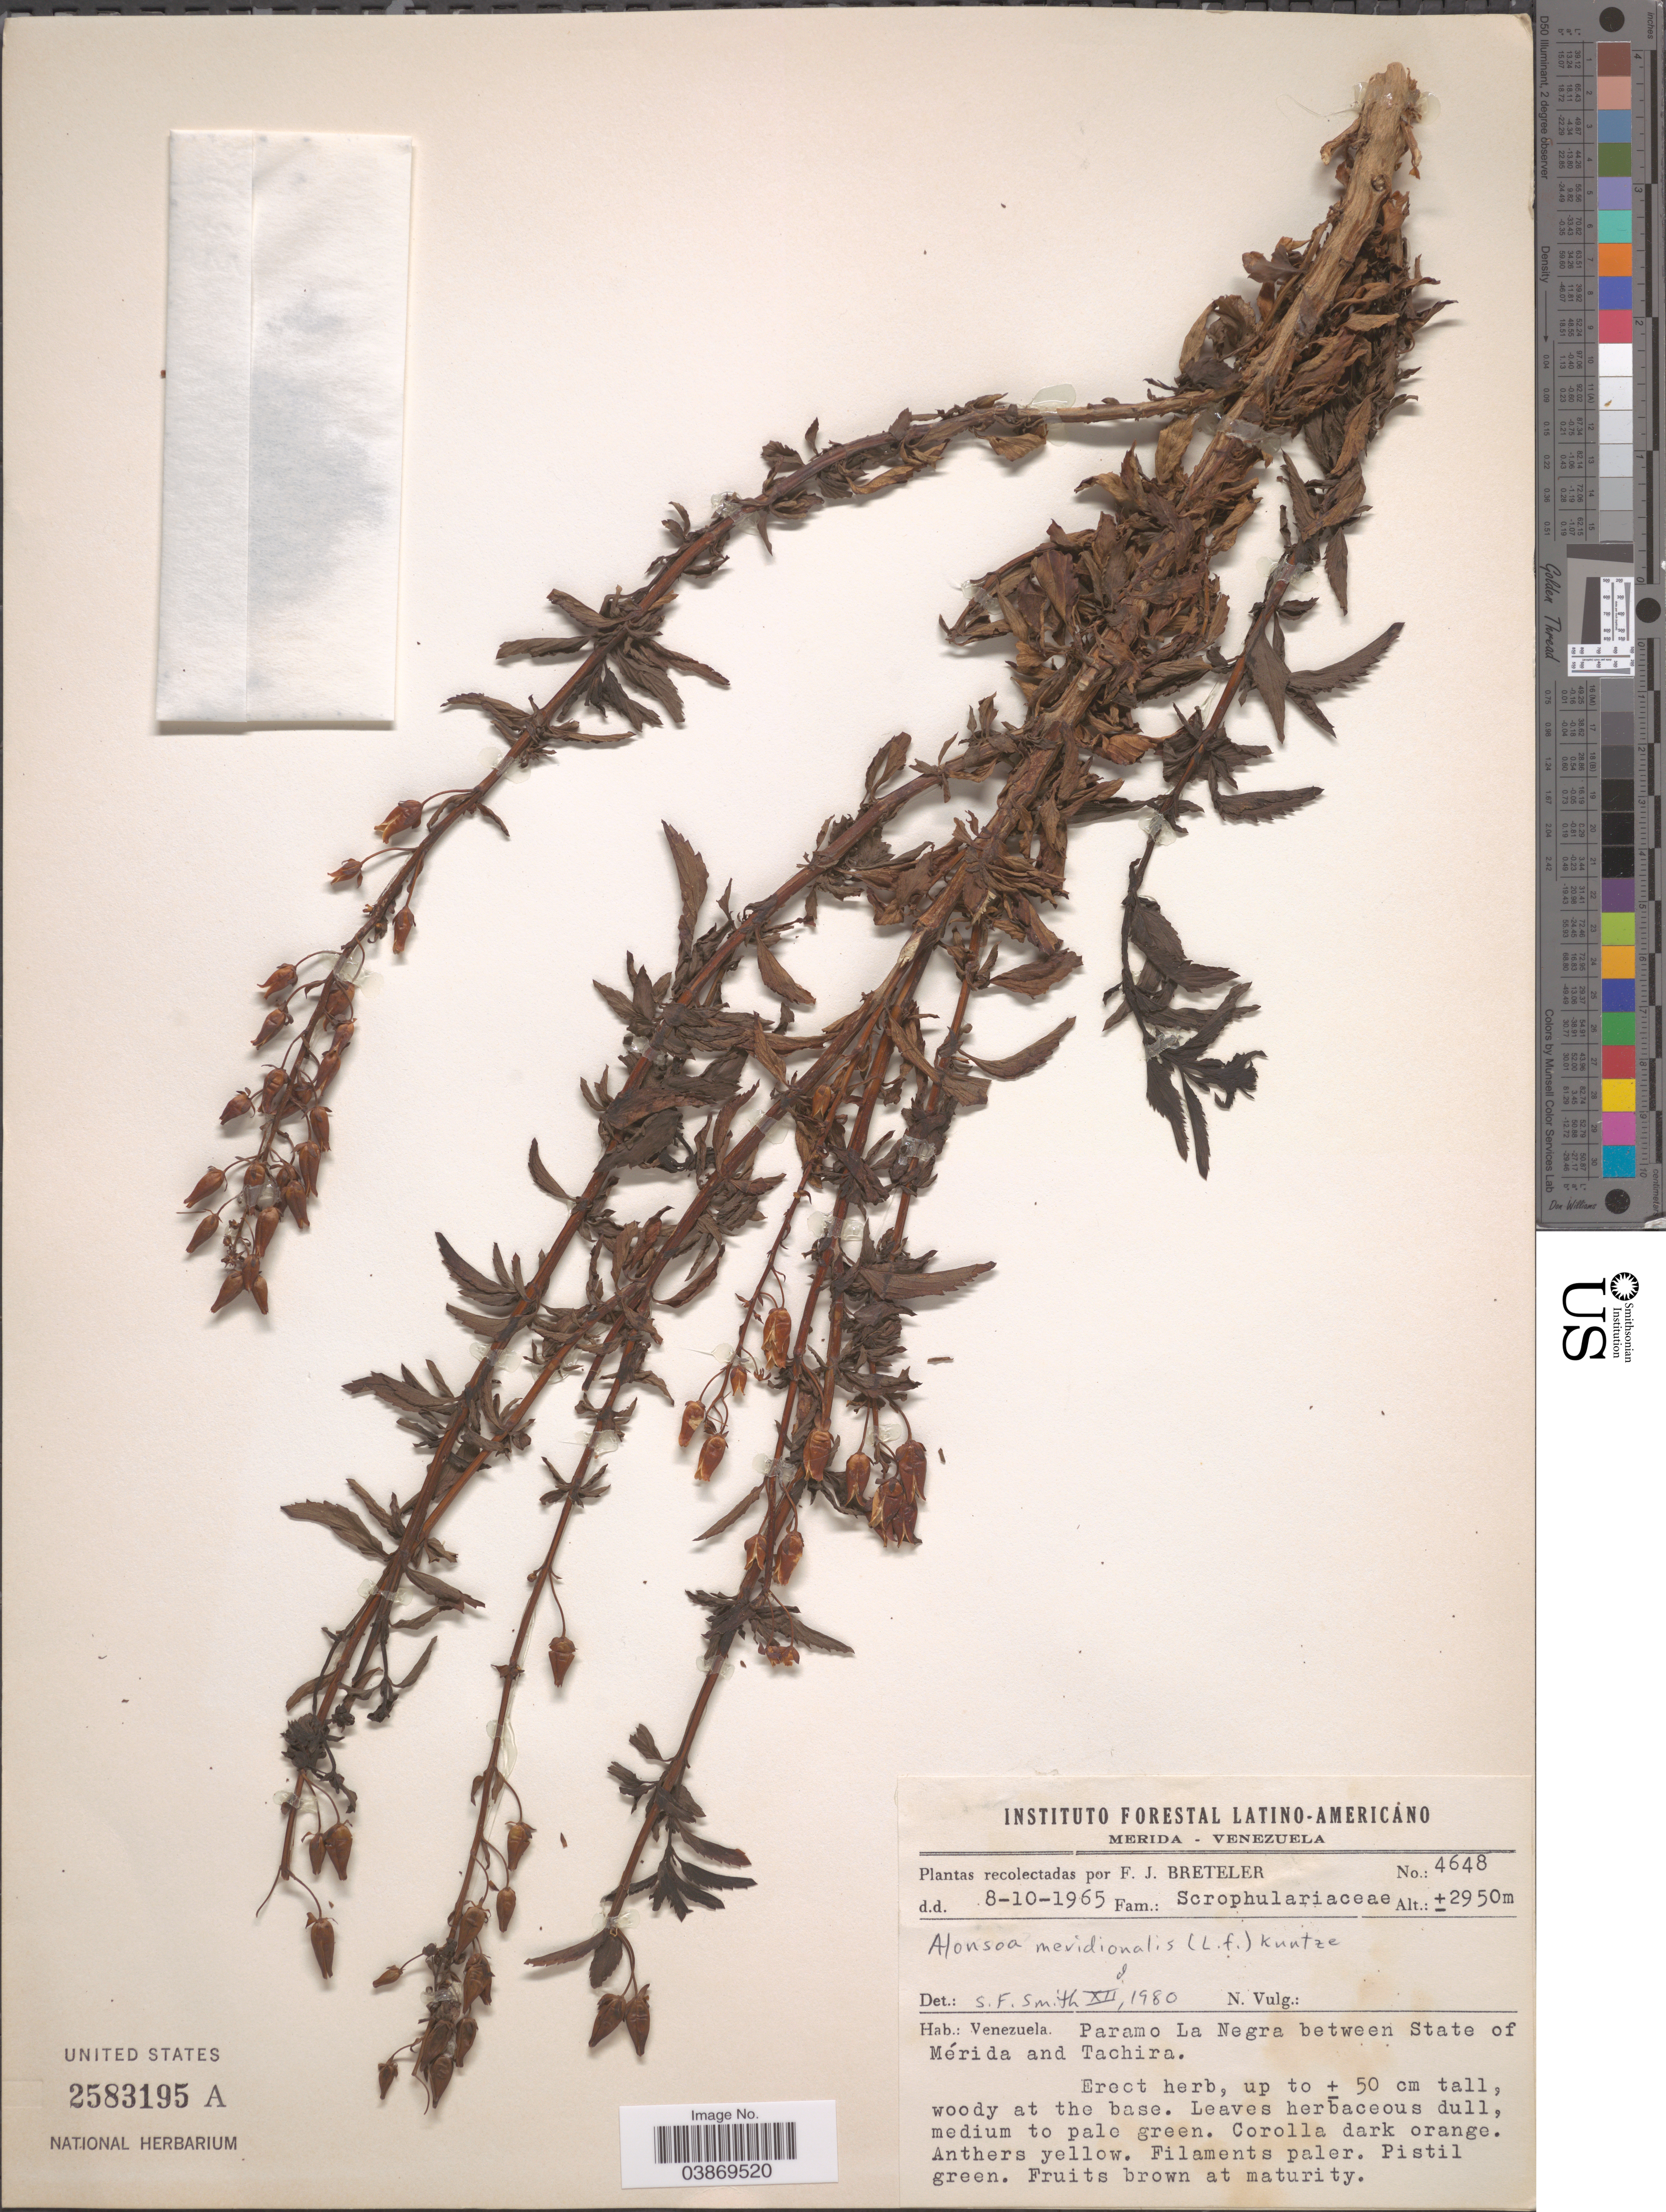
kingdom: Plantae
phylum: Tracheophyta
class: Magnoliopsida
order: Lamiales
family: Scrophulariaceae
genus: Alonsoa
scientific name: Alonsoa meridionalis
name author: (L. f.) Kuntze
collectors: F. J. Breteler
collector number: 4648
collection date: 1965-10-08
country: Venezuela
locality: Paramo La Negra between State of Mérida and Tachira.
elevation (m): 2950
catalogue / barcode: US 2583195A